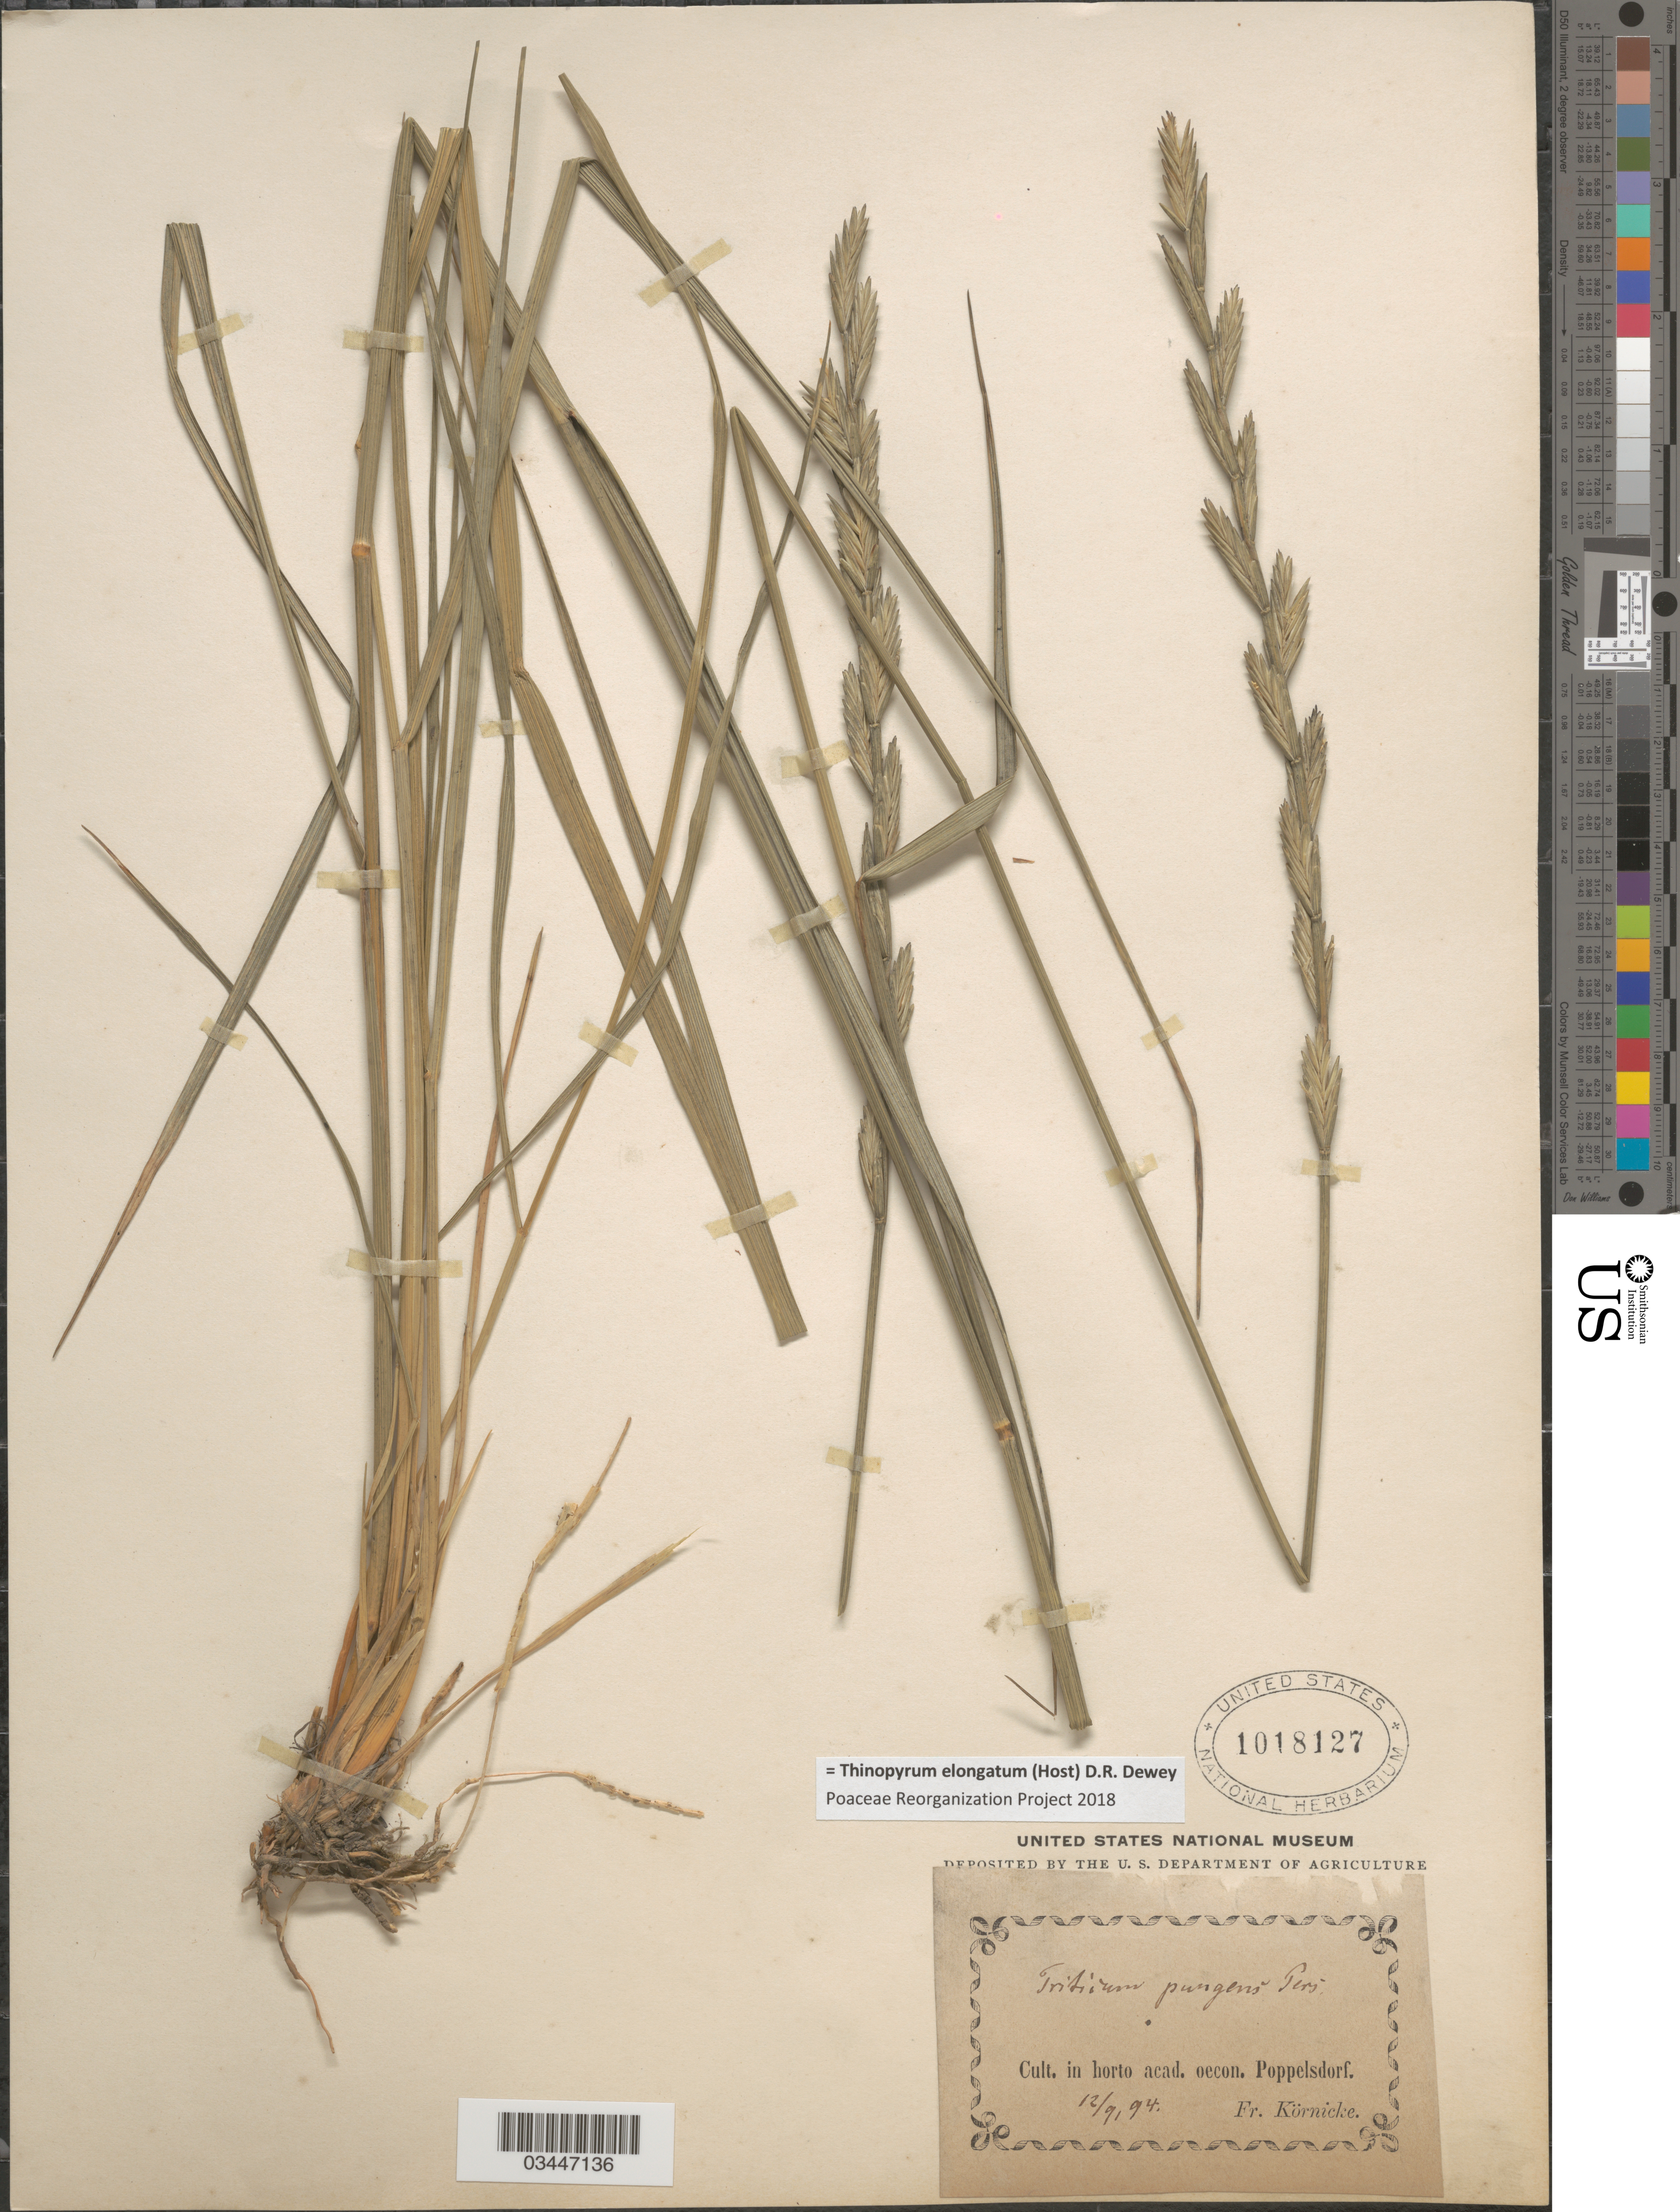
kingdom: Plantae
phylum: Tracheophyta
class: Liliopsida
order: Poales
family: Poaceae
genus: Thinopyrum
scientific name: Thinopyrum elongatum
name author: (Host) Barkworth & Dewey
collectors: F. A. Körnicke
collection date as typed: Transcribed d/m/y: 12/9/94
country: Germany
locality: In horto acad. oecon. Poppelsdorf.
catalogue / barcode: US 1018127